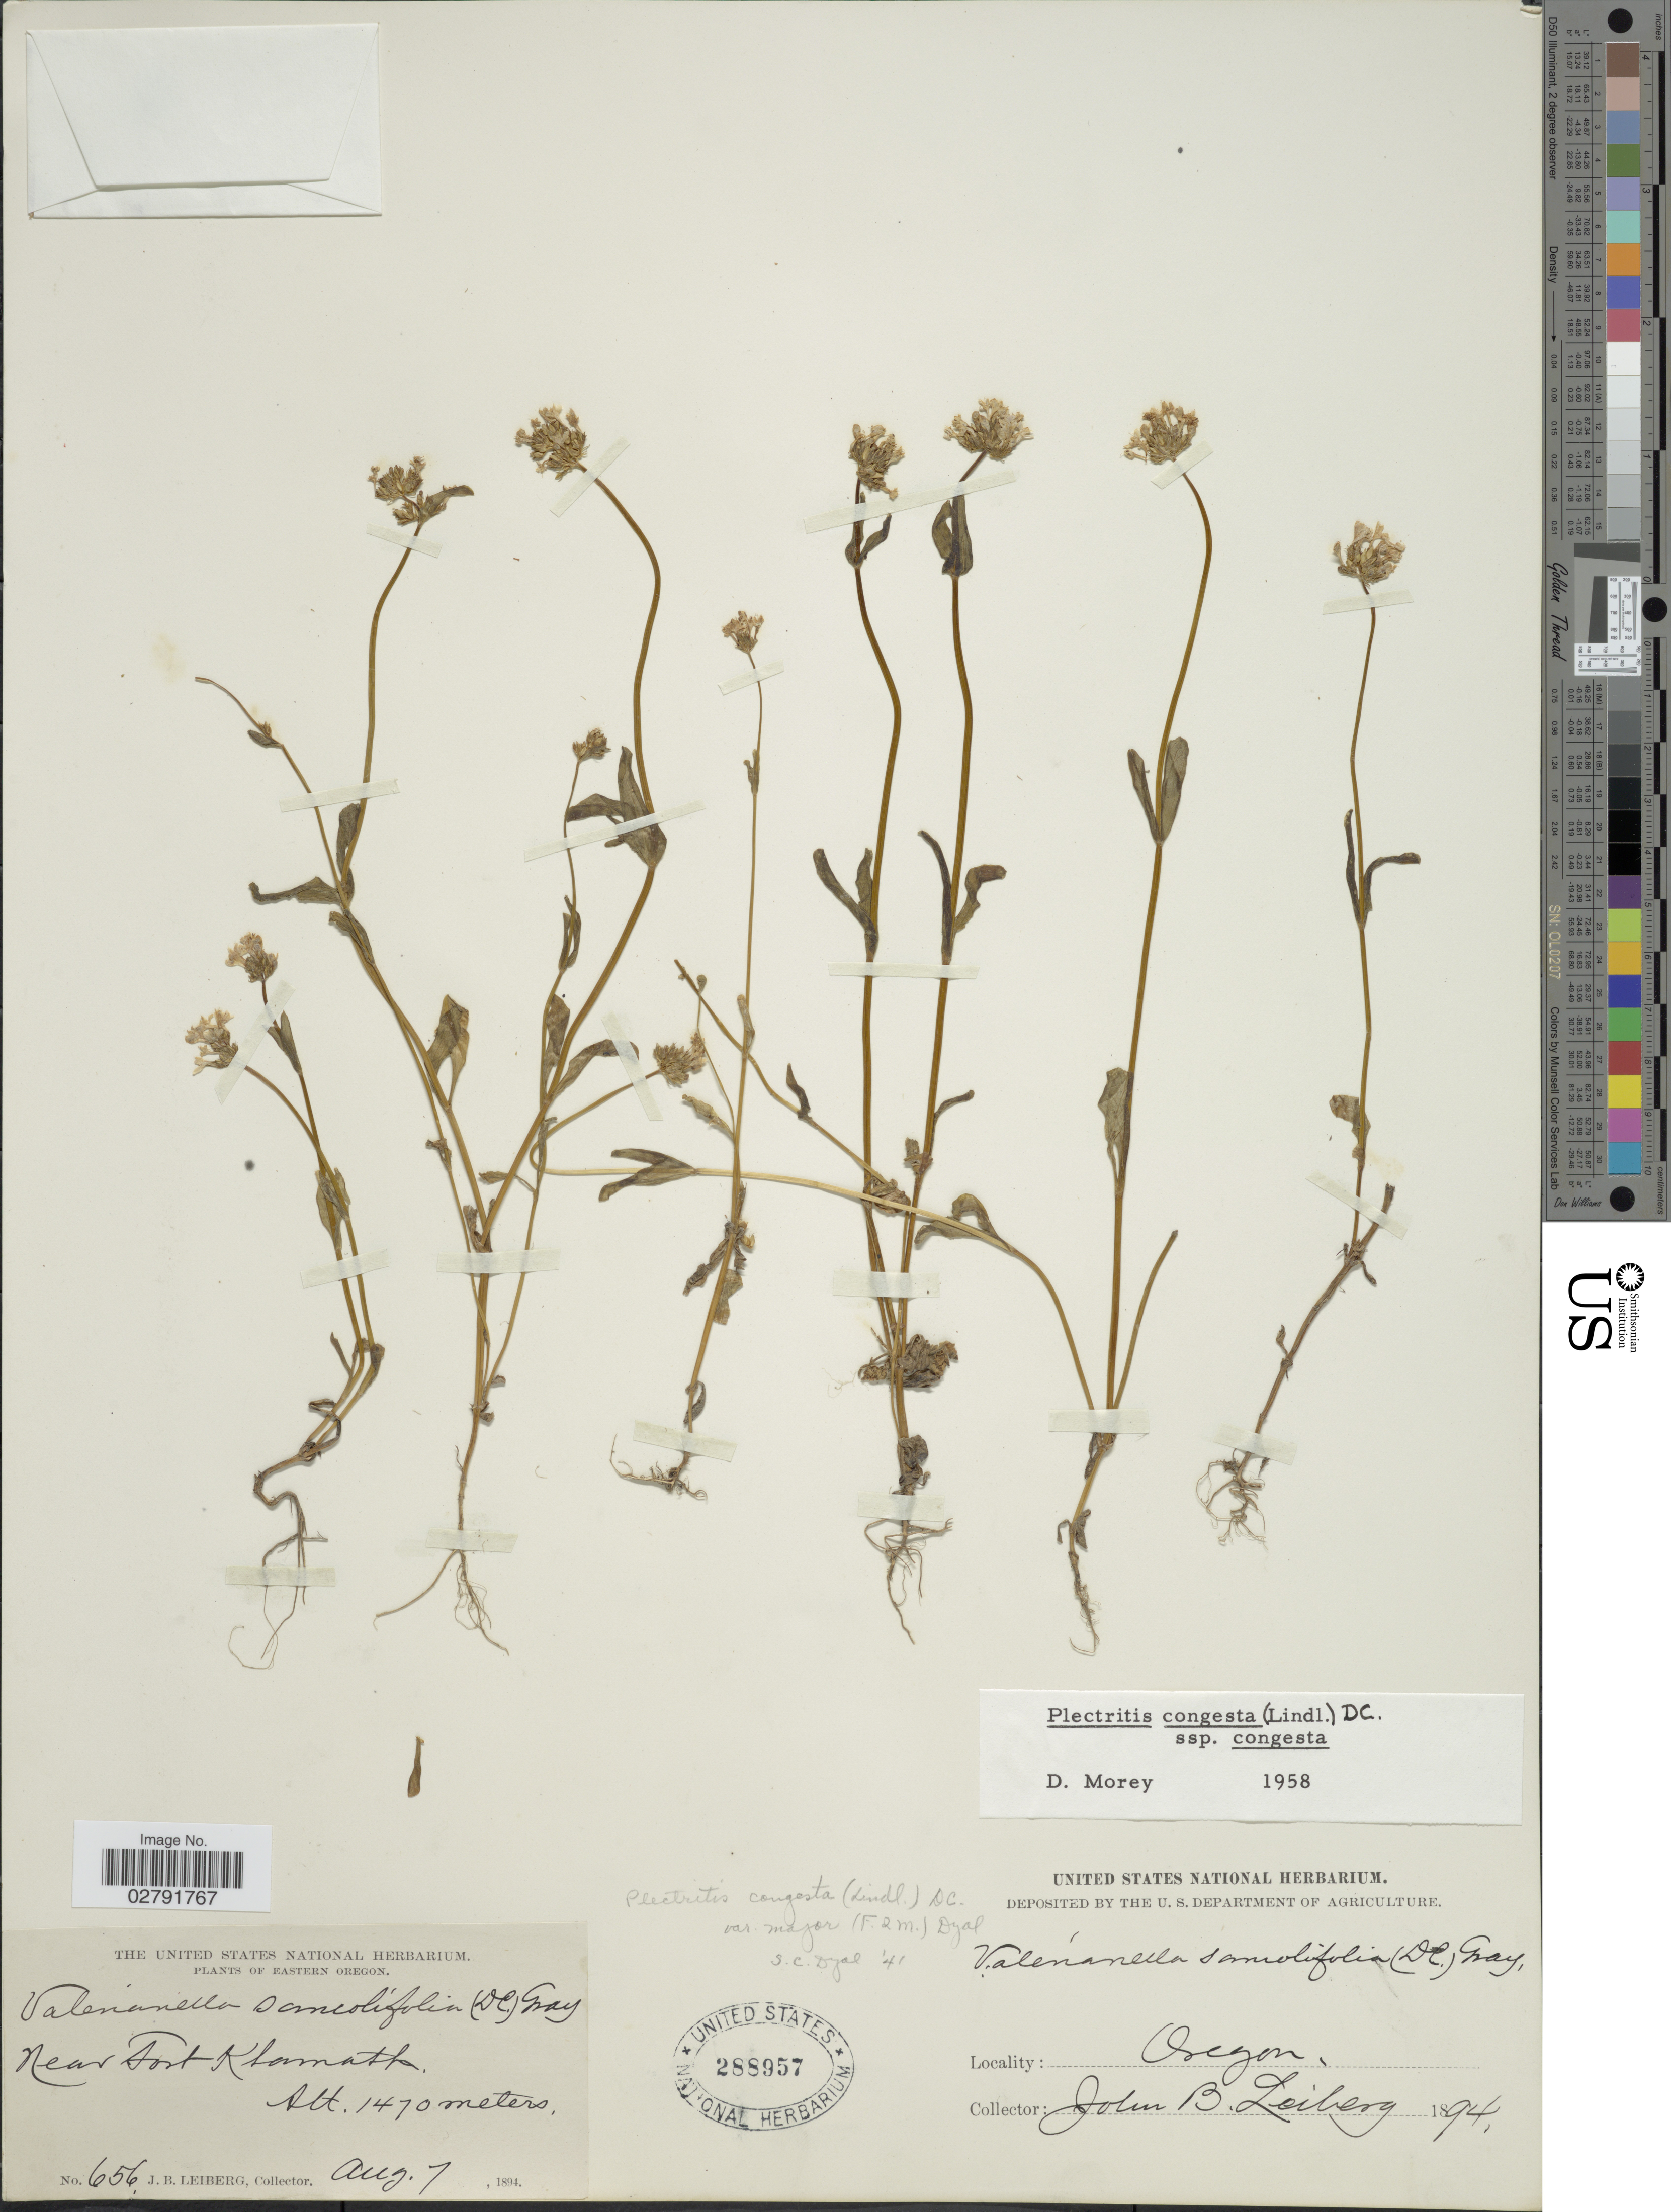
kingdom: Plantae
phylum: Tracheophyta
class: Magnoliopsida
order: Dipsacales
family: Caprifoliaceae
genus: Plectritis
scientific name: Plectritis congesta subsp. congesta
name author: (Lindl.) DC.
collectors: J. B. Leiberg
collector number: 656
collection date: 1894-08-07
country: United States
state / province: Oregon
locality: Eastern Oregon. Near Fort Klamath.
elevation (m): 1470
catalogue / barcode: US 288957